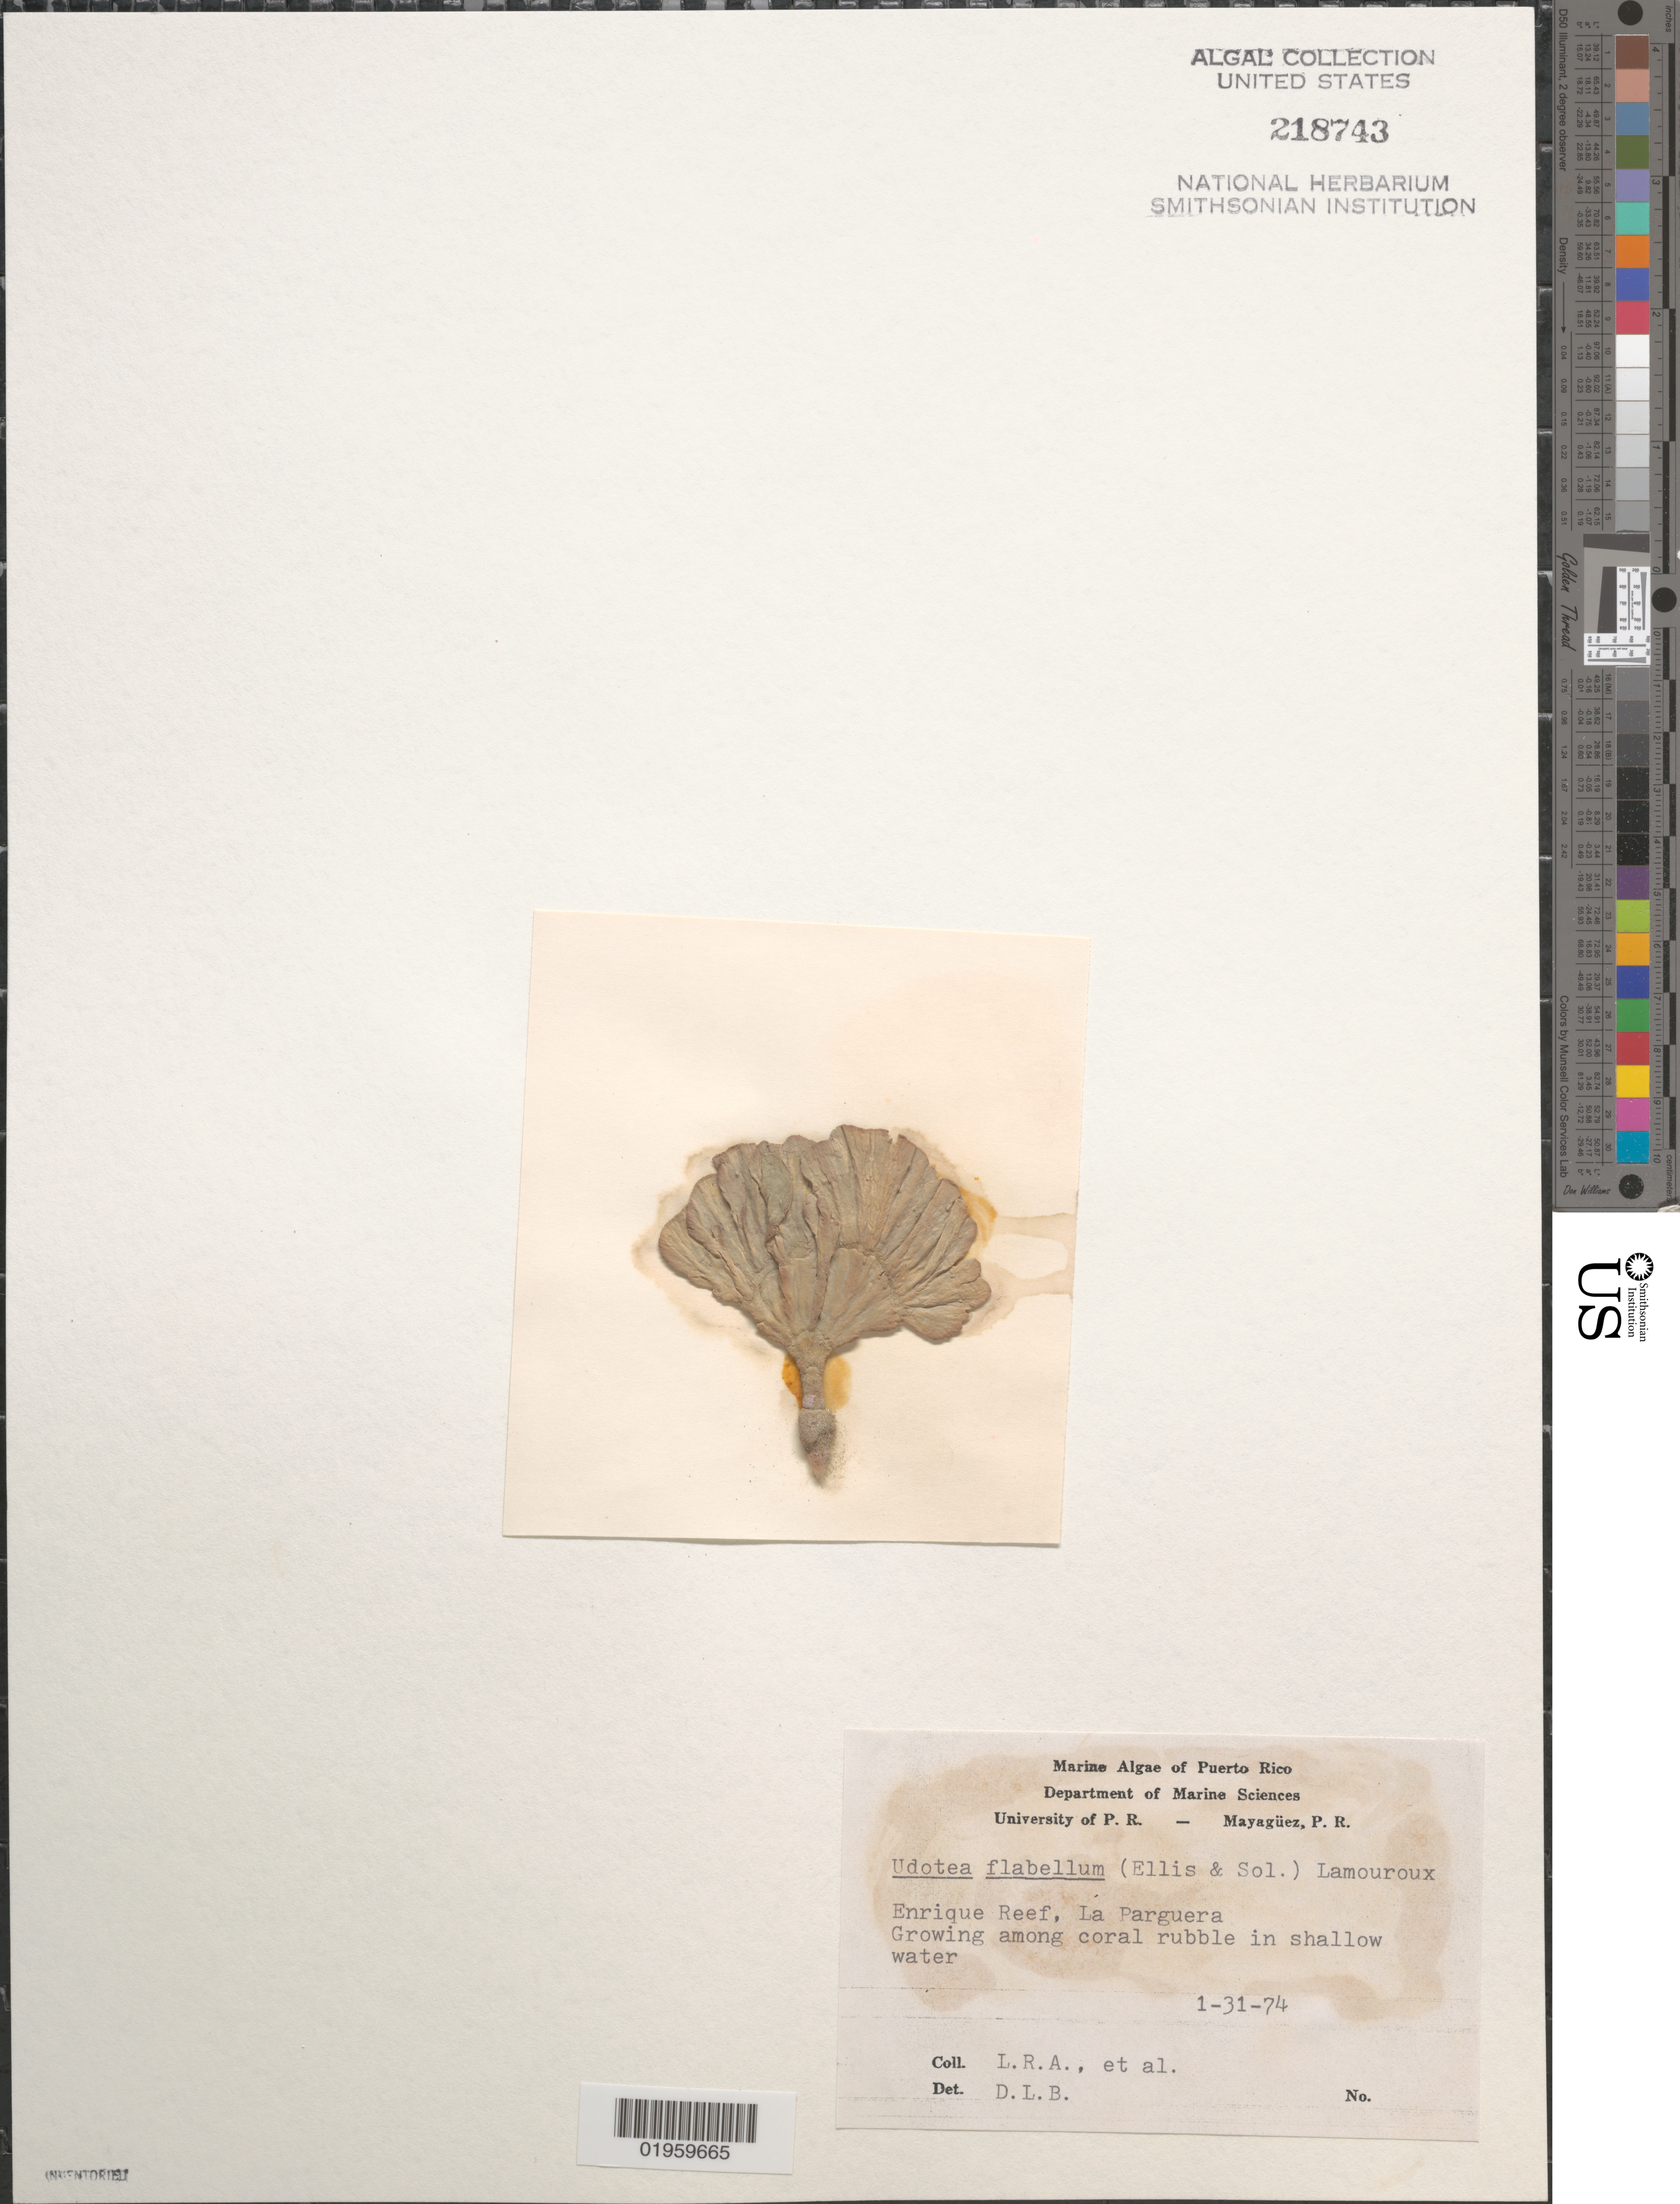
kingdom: Plantae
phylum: Chlorophyta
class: Ulvophyceae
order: Bryopsidales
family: Udoteaceae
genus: Udotea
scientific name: Udotea flabellum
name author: (J. Ellis & Sol.) M. Howe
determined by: Ballantine, D. L.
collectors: L. Almodovar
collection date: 1974-01-31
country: Puerto Rico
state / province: Lajas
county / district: La Parguera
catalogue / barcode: US 218743